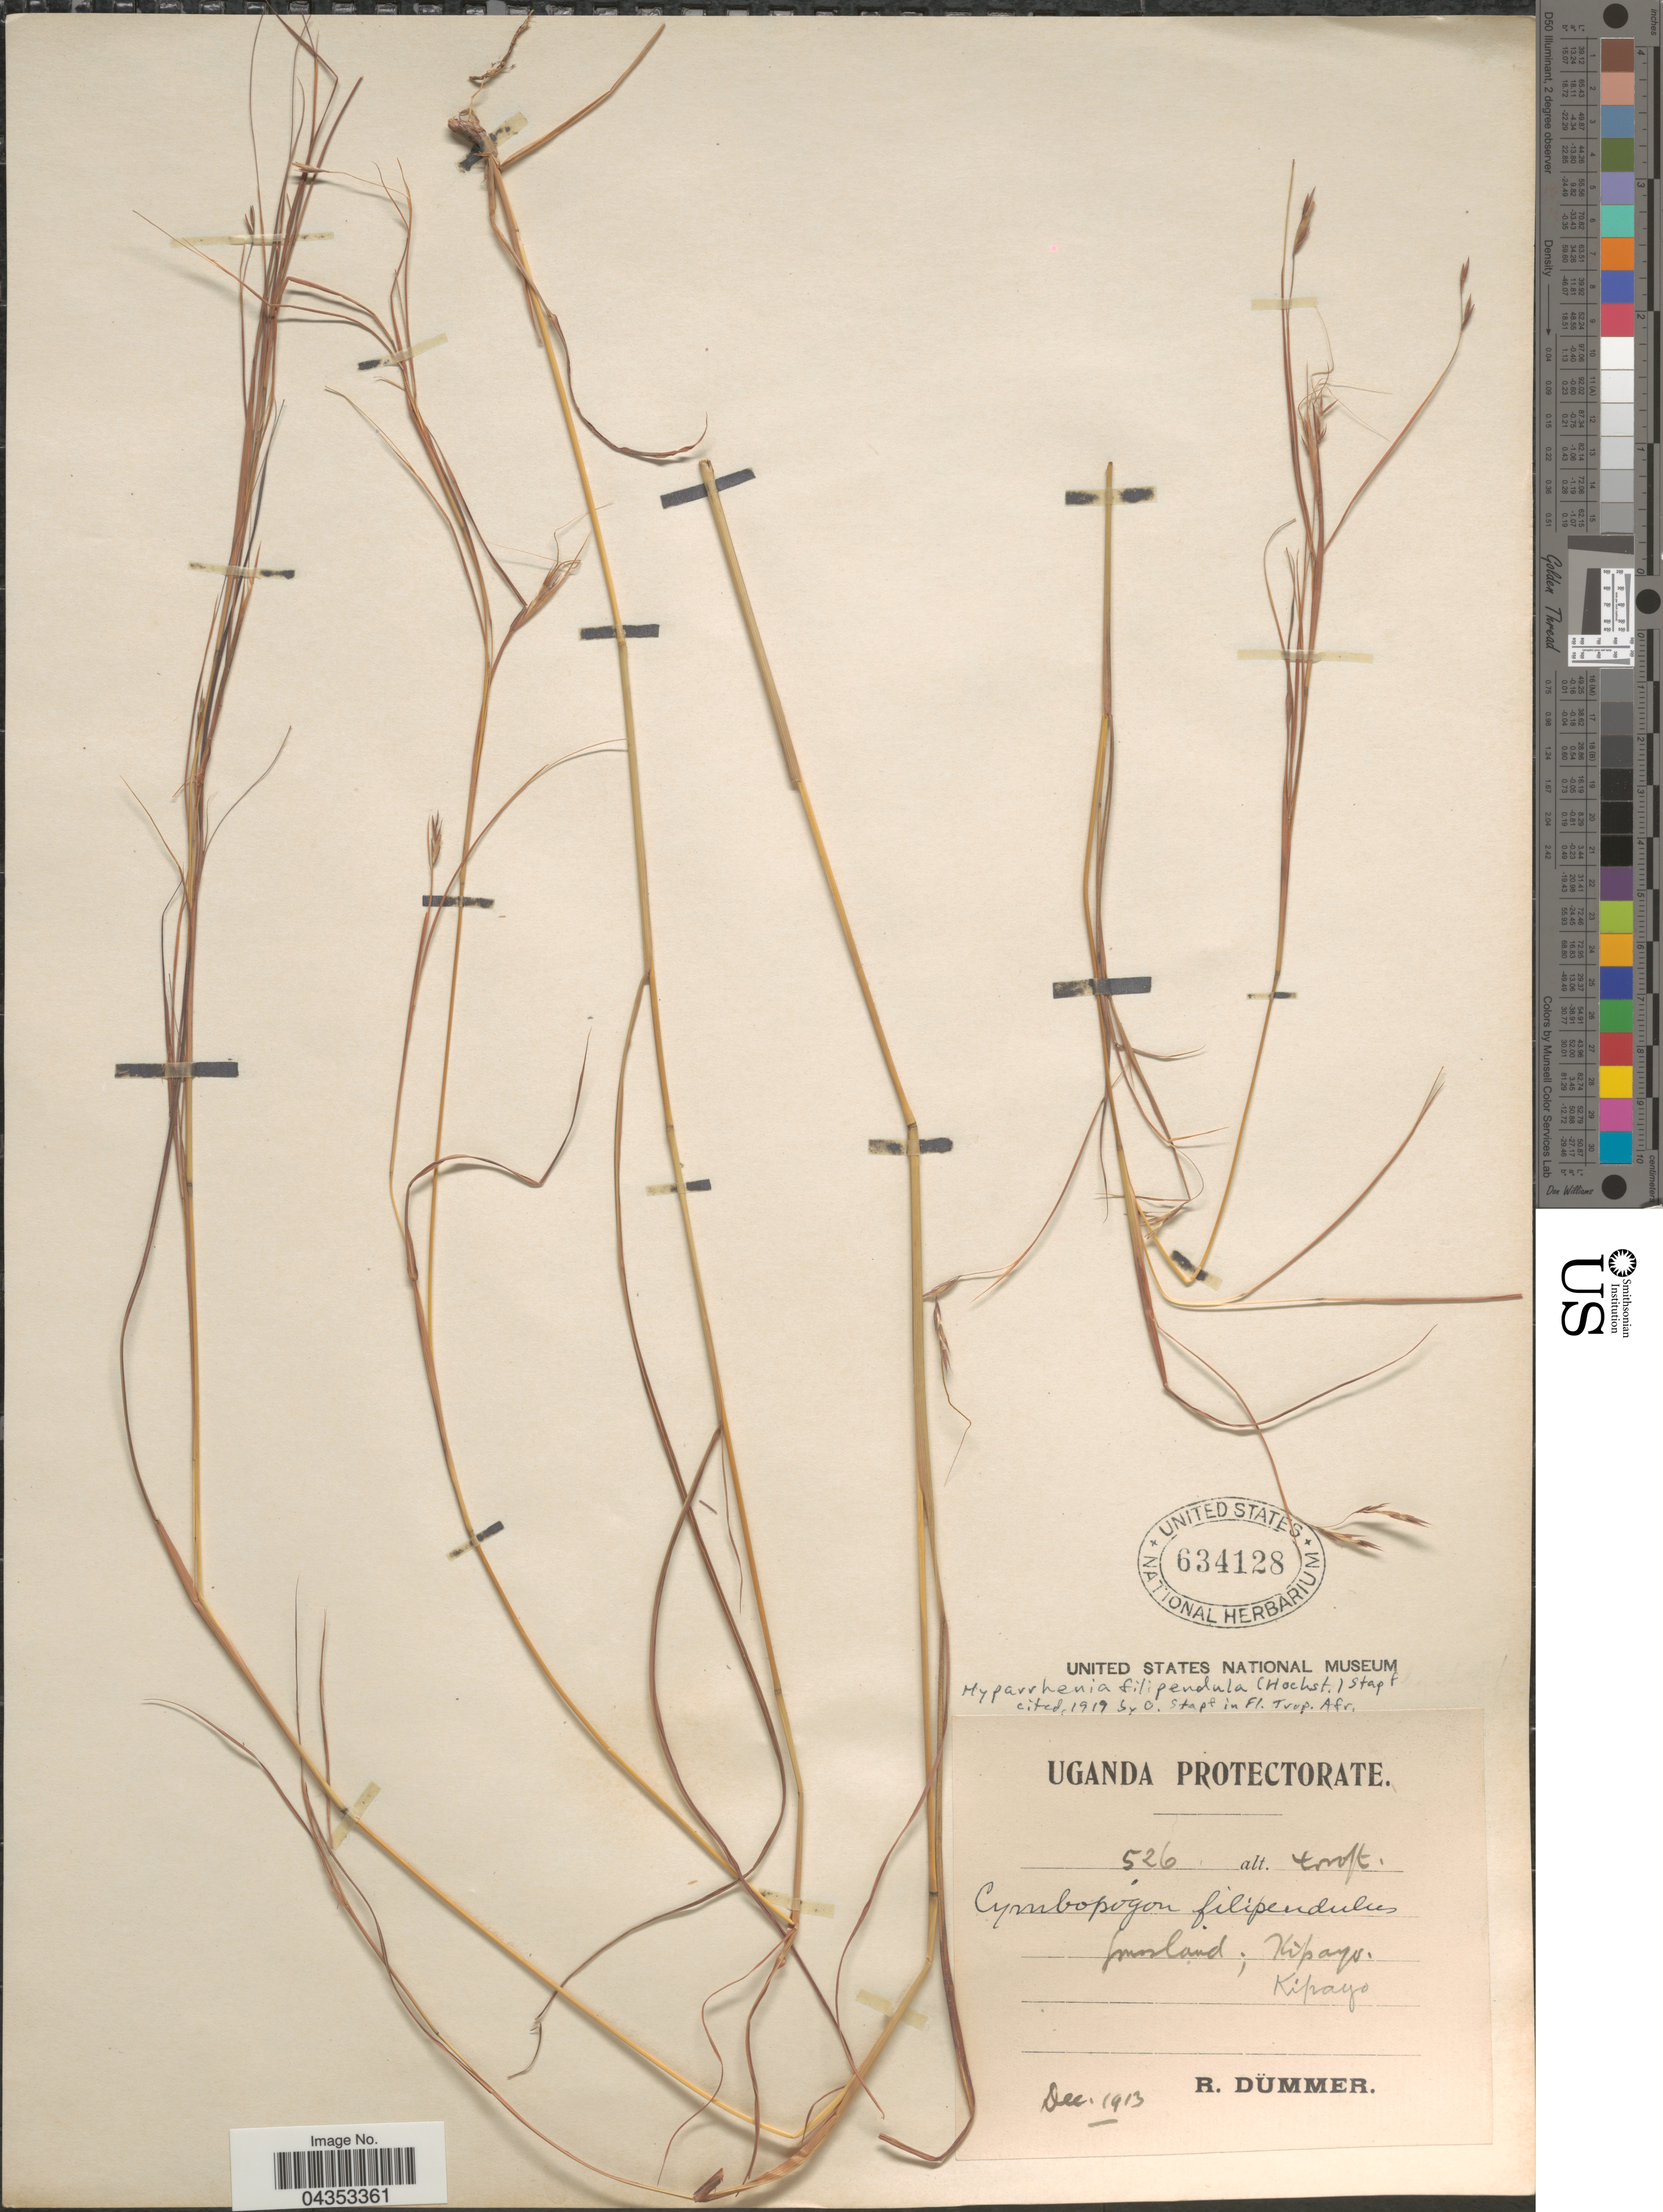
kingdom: Plantae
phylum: Tracheophyta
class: Liliopsida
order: Poales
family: Poaceae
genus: Hyparrhenia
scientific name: Hyparrhenia filipendula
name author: (Hochr.) Stapf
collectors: R. A. Dümmer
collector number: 526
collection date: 1913-12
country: Uganda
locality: Uganda Protectorate. Grassland; Kipayo.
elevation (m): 1219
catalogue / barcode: US 634128